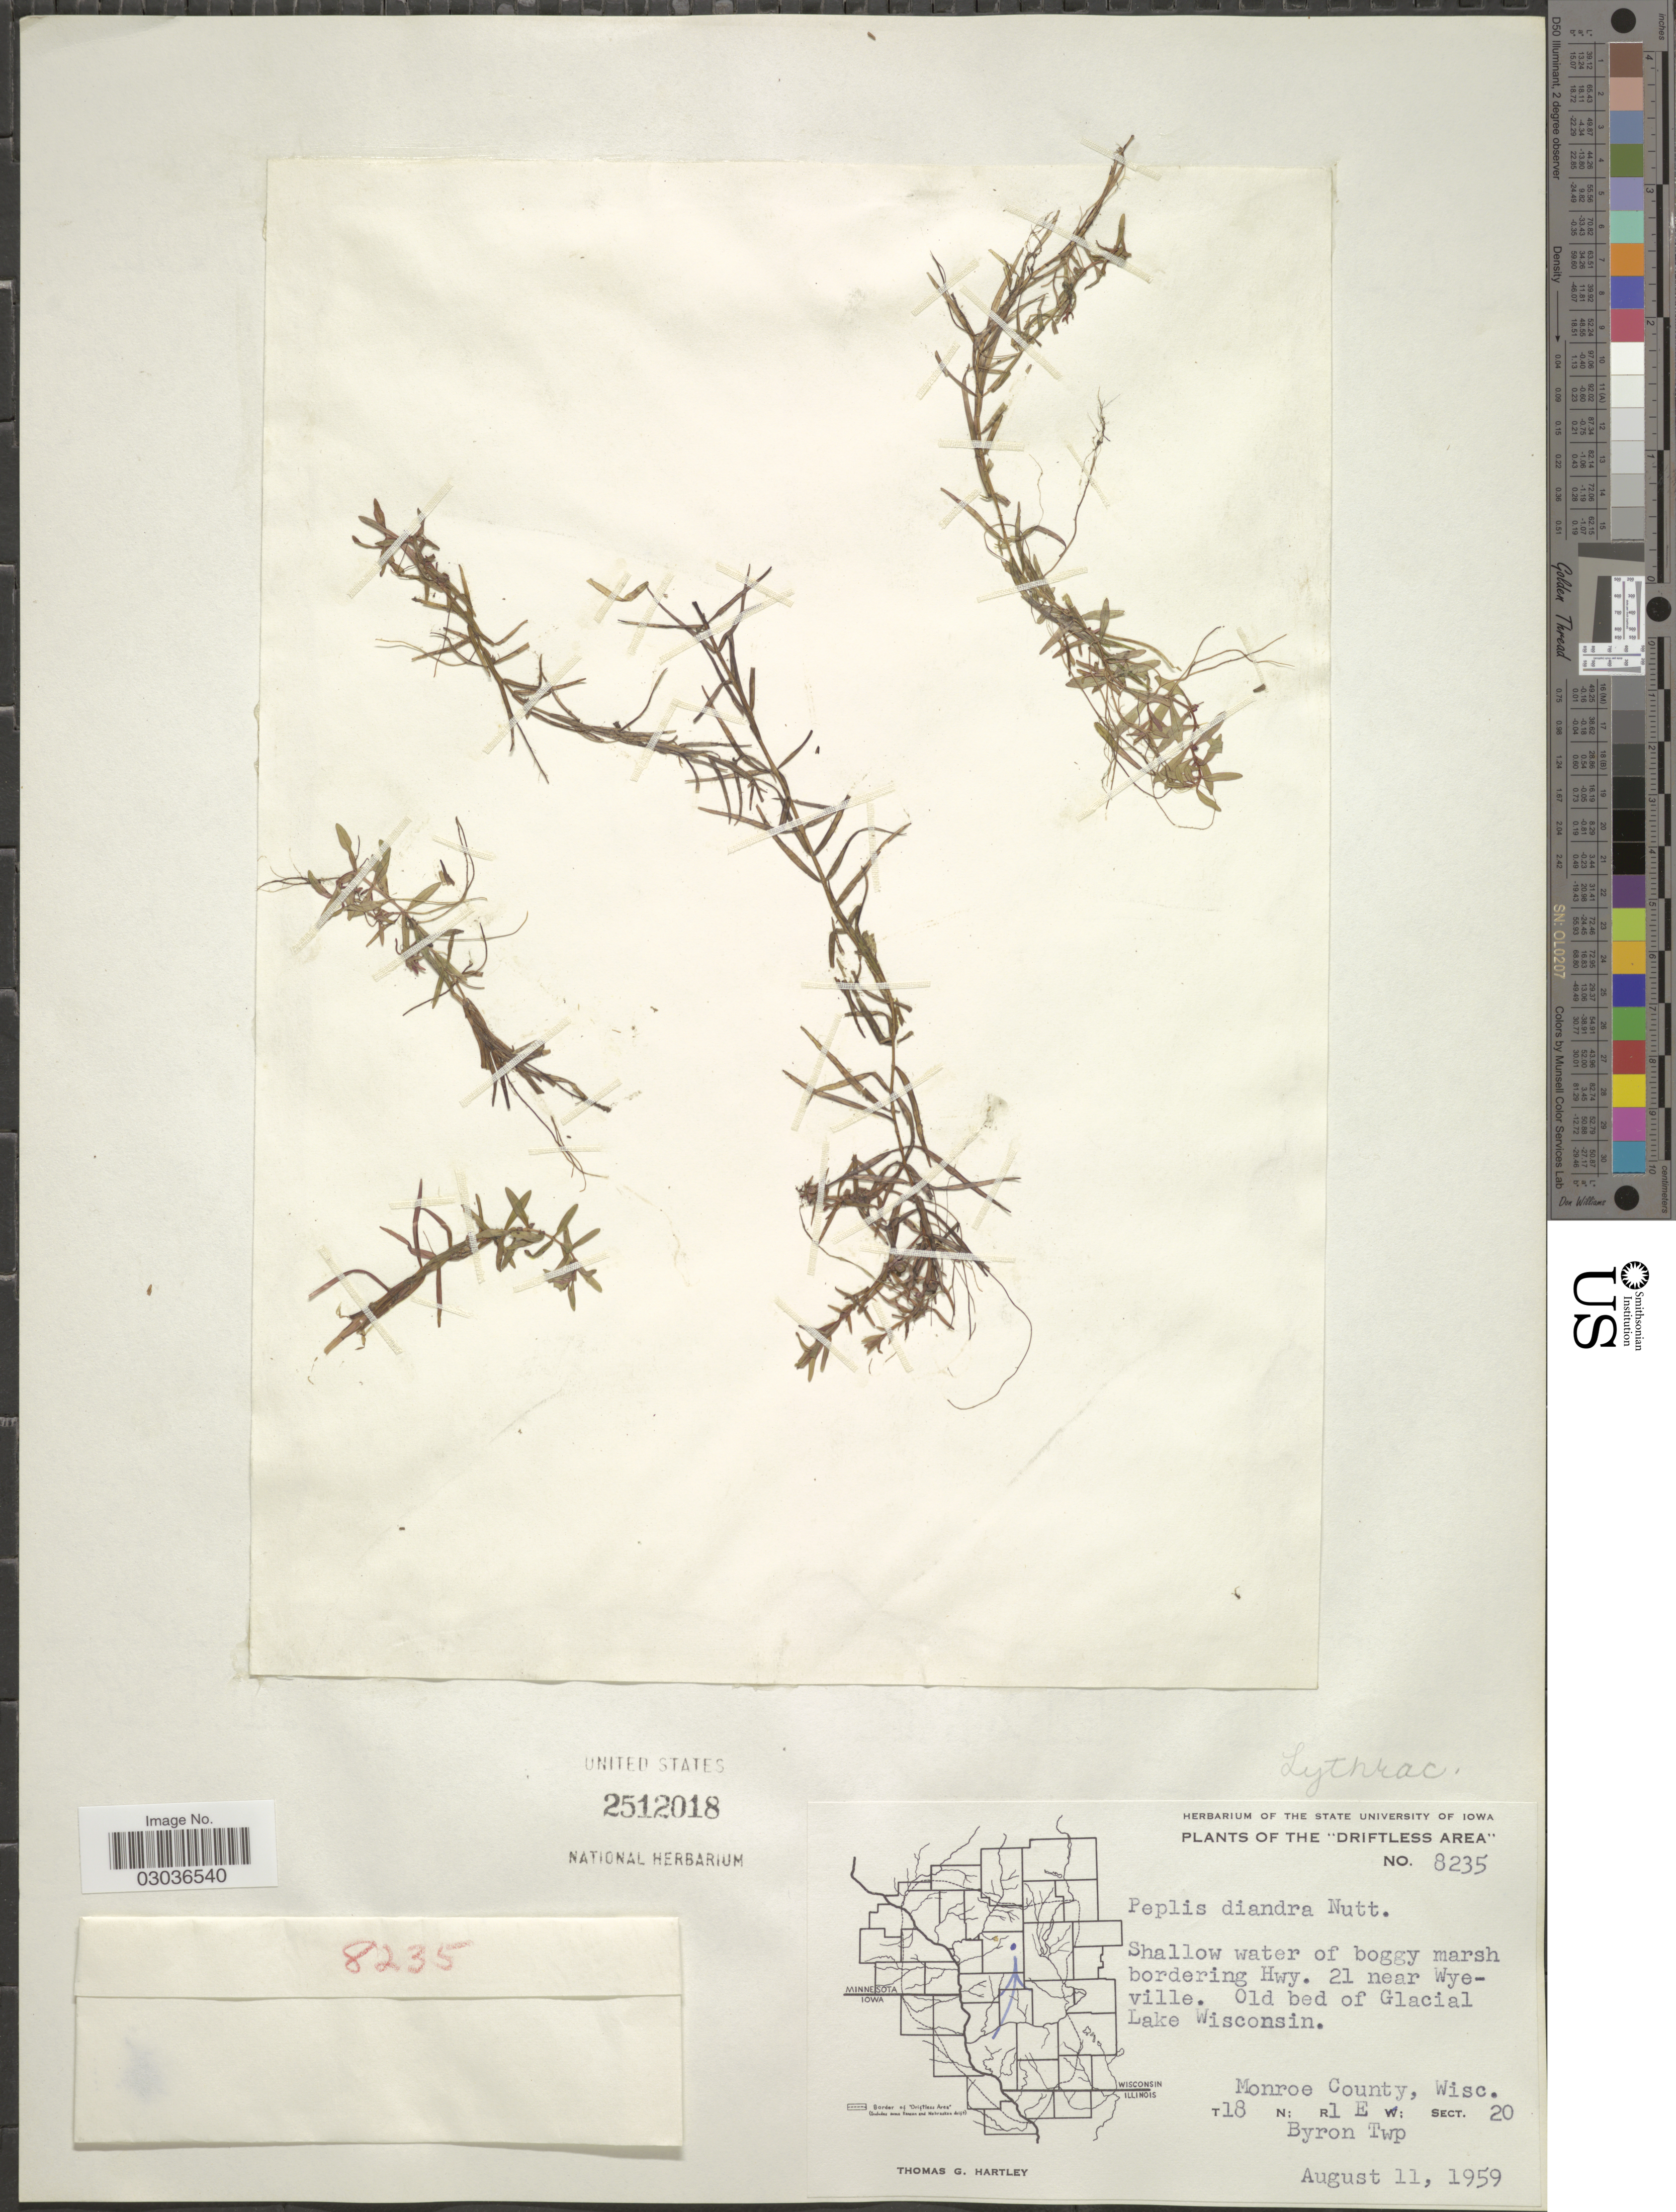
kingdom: Plantae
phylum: Tracheophyta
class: Magnoliopsida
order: Myrtales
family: Lythraceae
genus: Didiplis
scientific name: Didiplis diandra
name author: (Nutt. ex DC.) Alph. Wood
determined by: Strong, Mark T., (BOT), Smithsonian Institution - National Museum of Natural History (UNITED STATES)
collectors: T. G. Hartley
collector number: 8235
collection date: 1959-08-11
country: United States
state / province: Wisconsin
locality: Driftless Area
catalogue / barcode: US 2512018